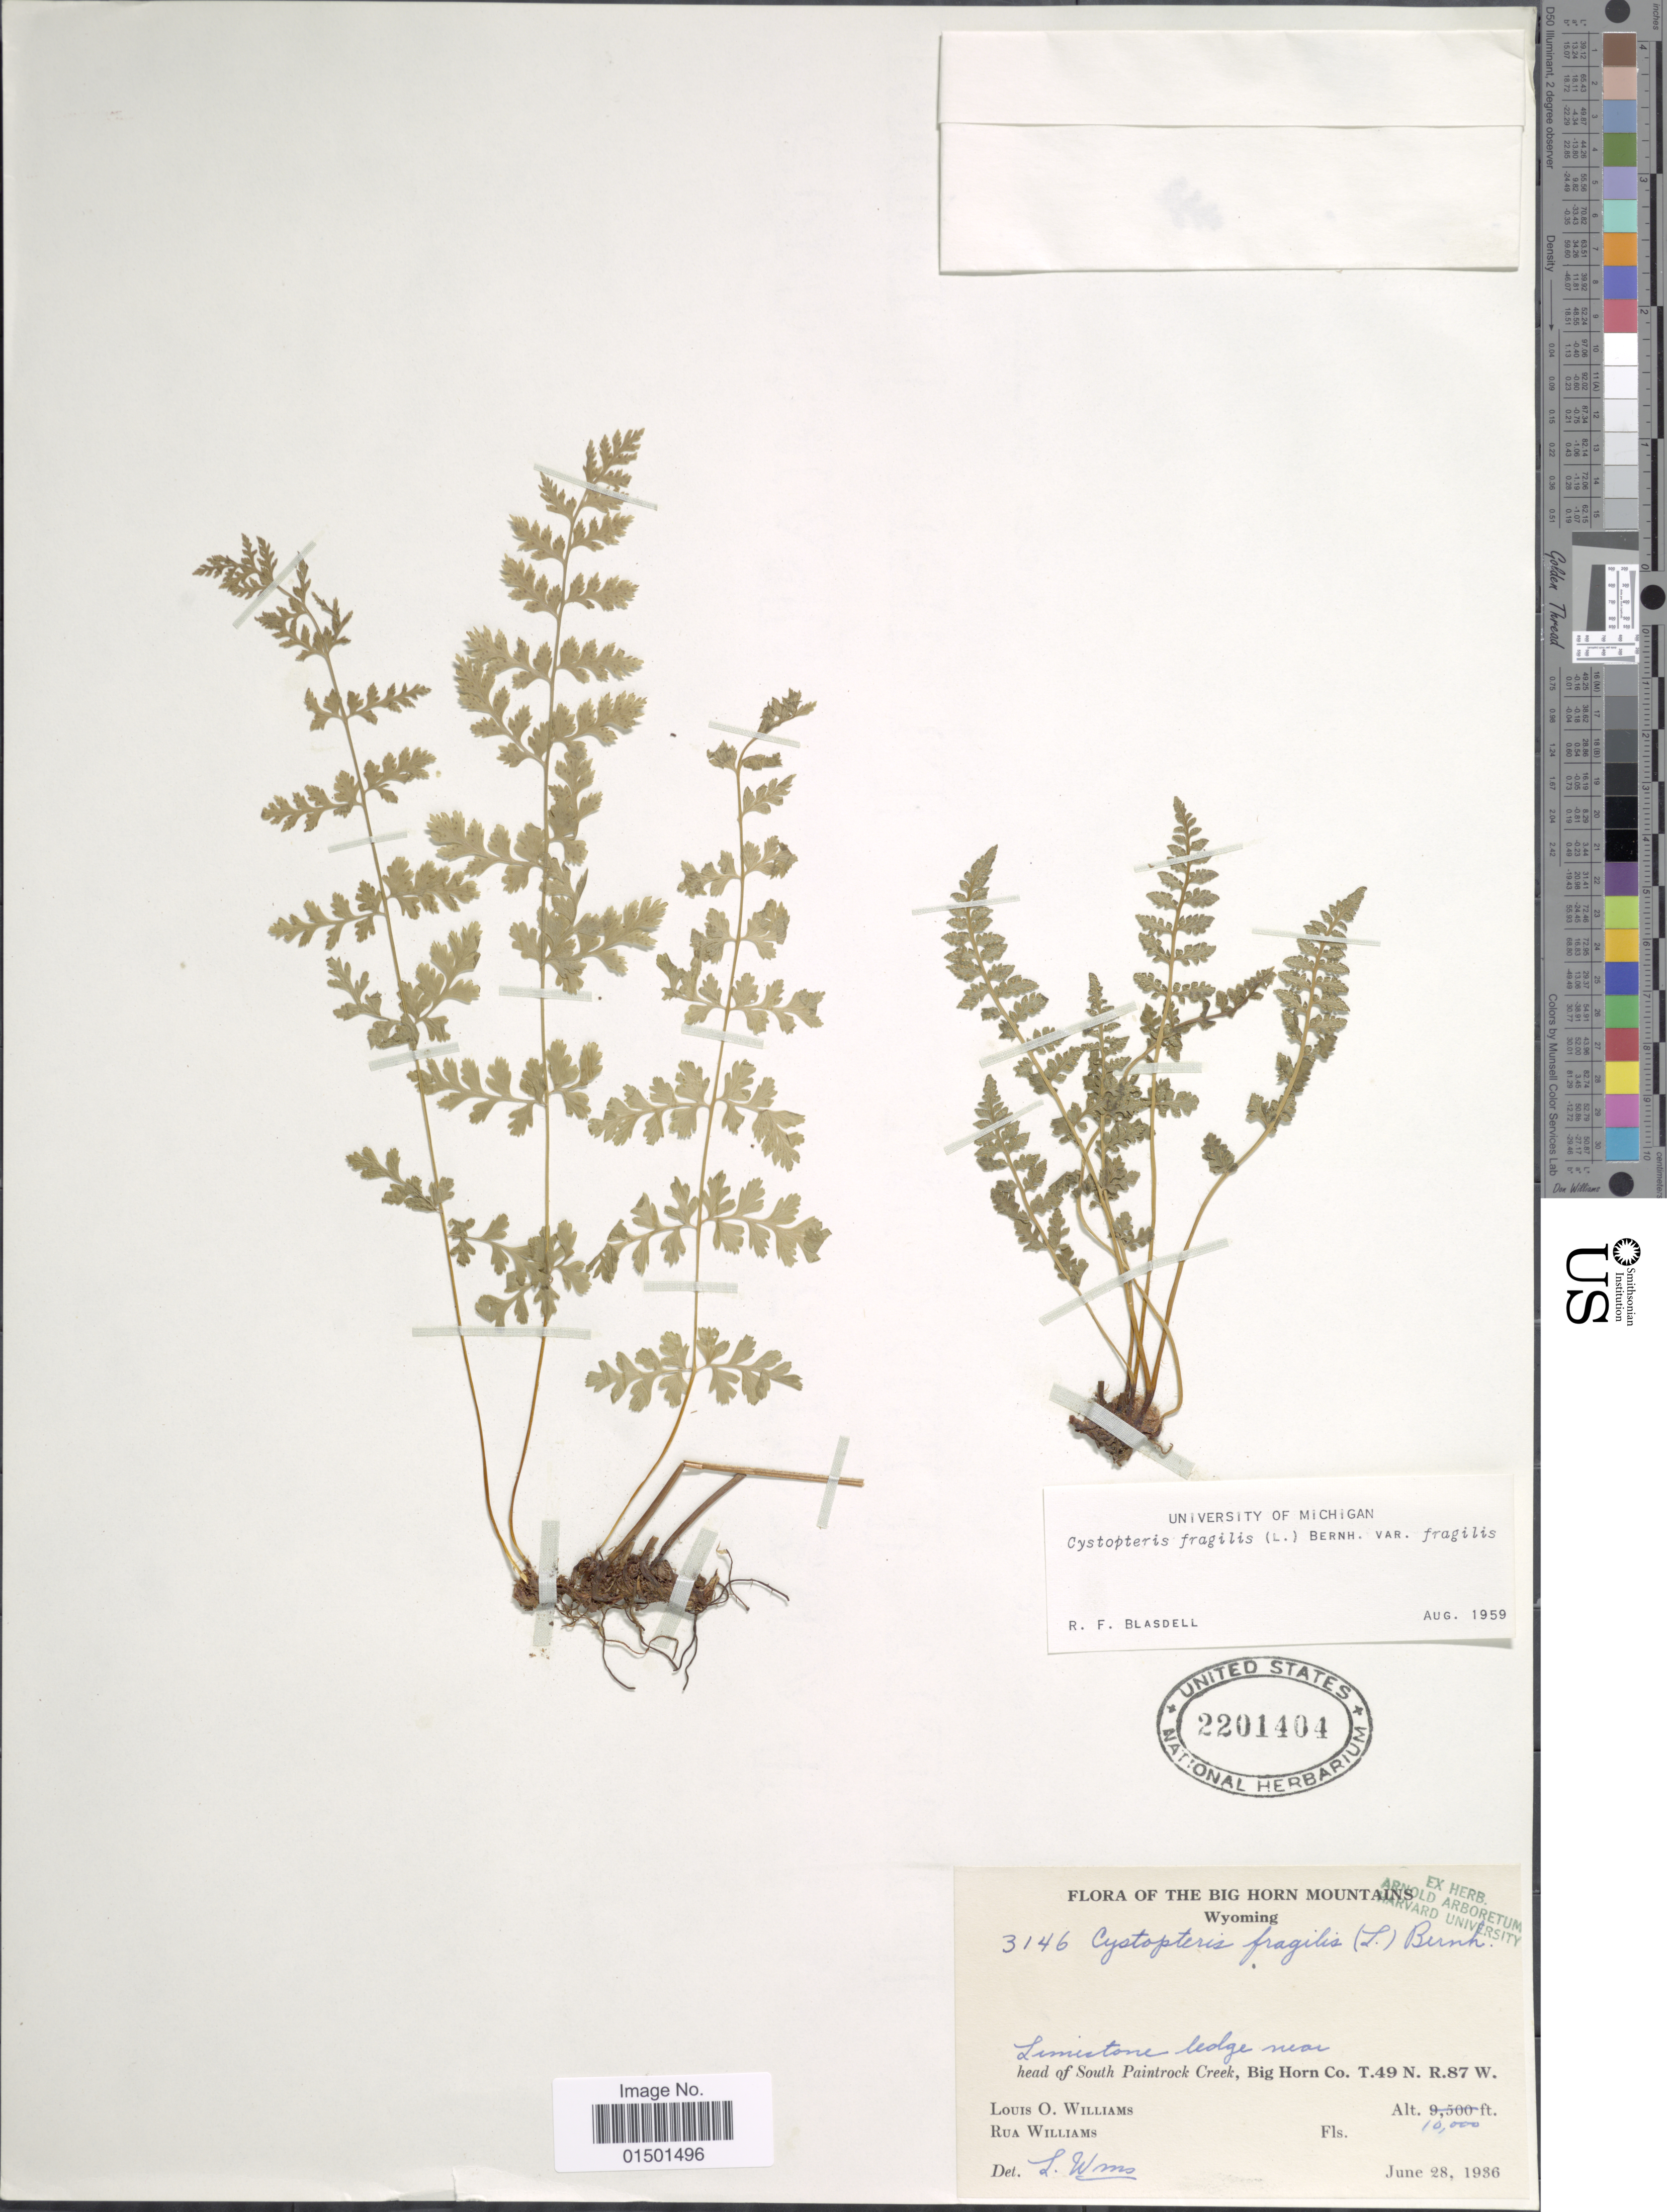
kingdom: Plantae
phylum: Tracheophyta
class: Polypodiopsida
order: Polypodiales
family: Cystopteridaceae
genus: Cystopteris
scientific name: Cystopteris fragilis var. fragilis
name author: (L.) Bernh.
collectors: L. O. Williams & T. P. Williams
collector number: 3146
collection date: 1936-06-28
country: United States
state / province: Wyoming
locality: The Big Horn Mountains. Limestone ledge near head of South Paintrock Creek, Big Horn Co. T.49 N. R. 87 W.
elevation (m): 3048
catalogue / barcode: US 2201404